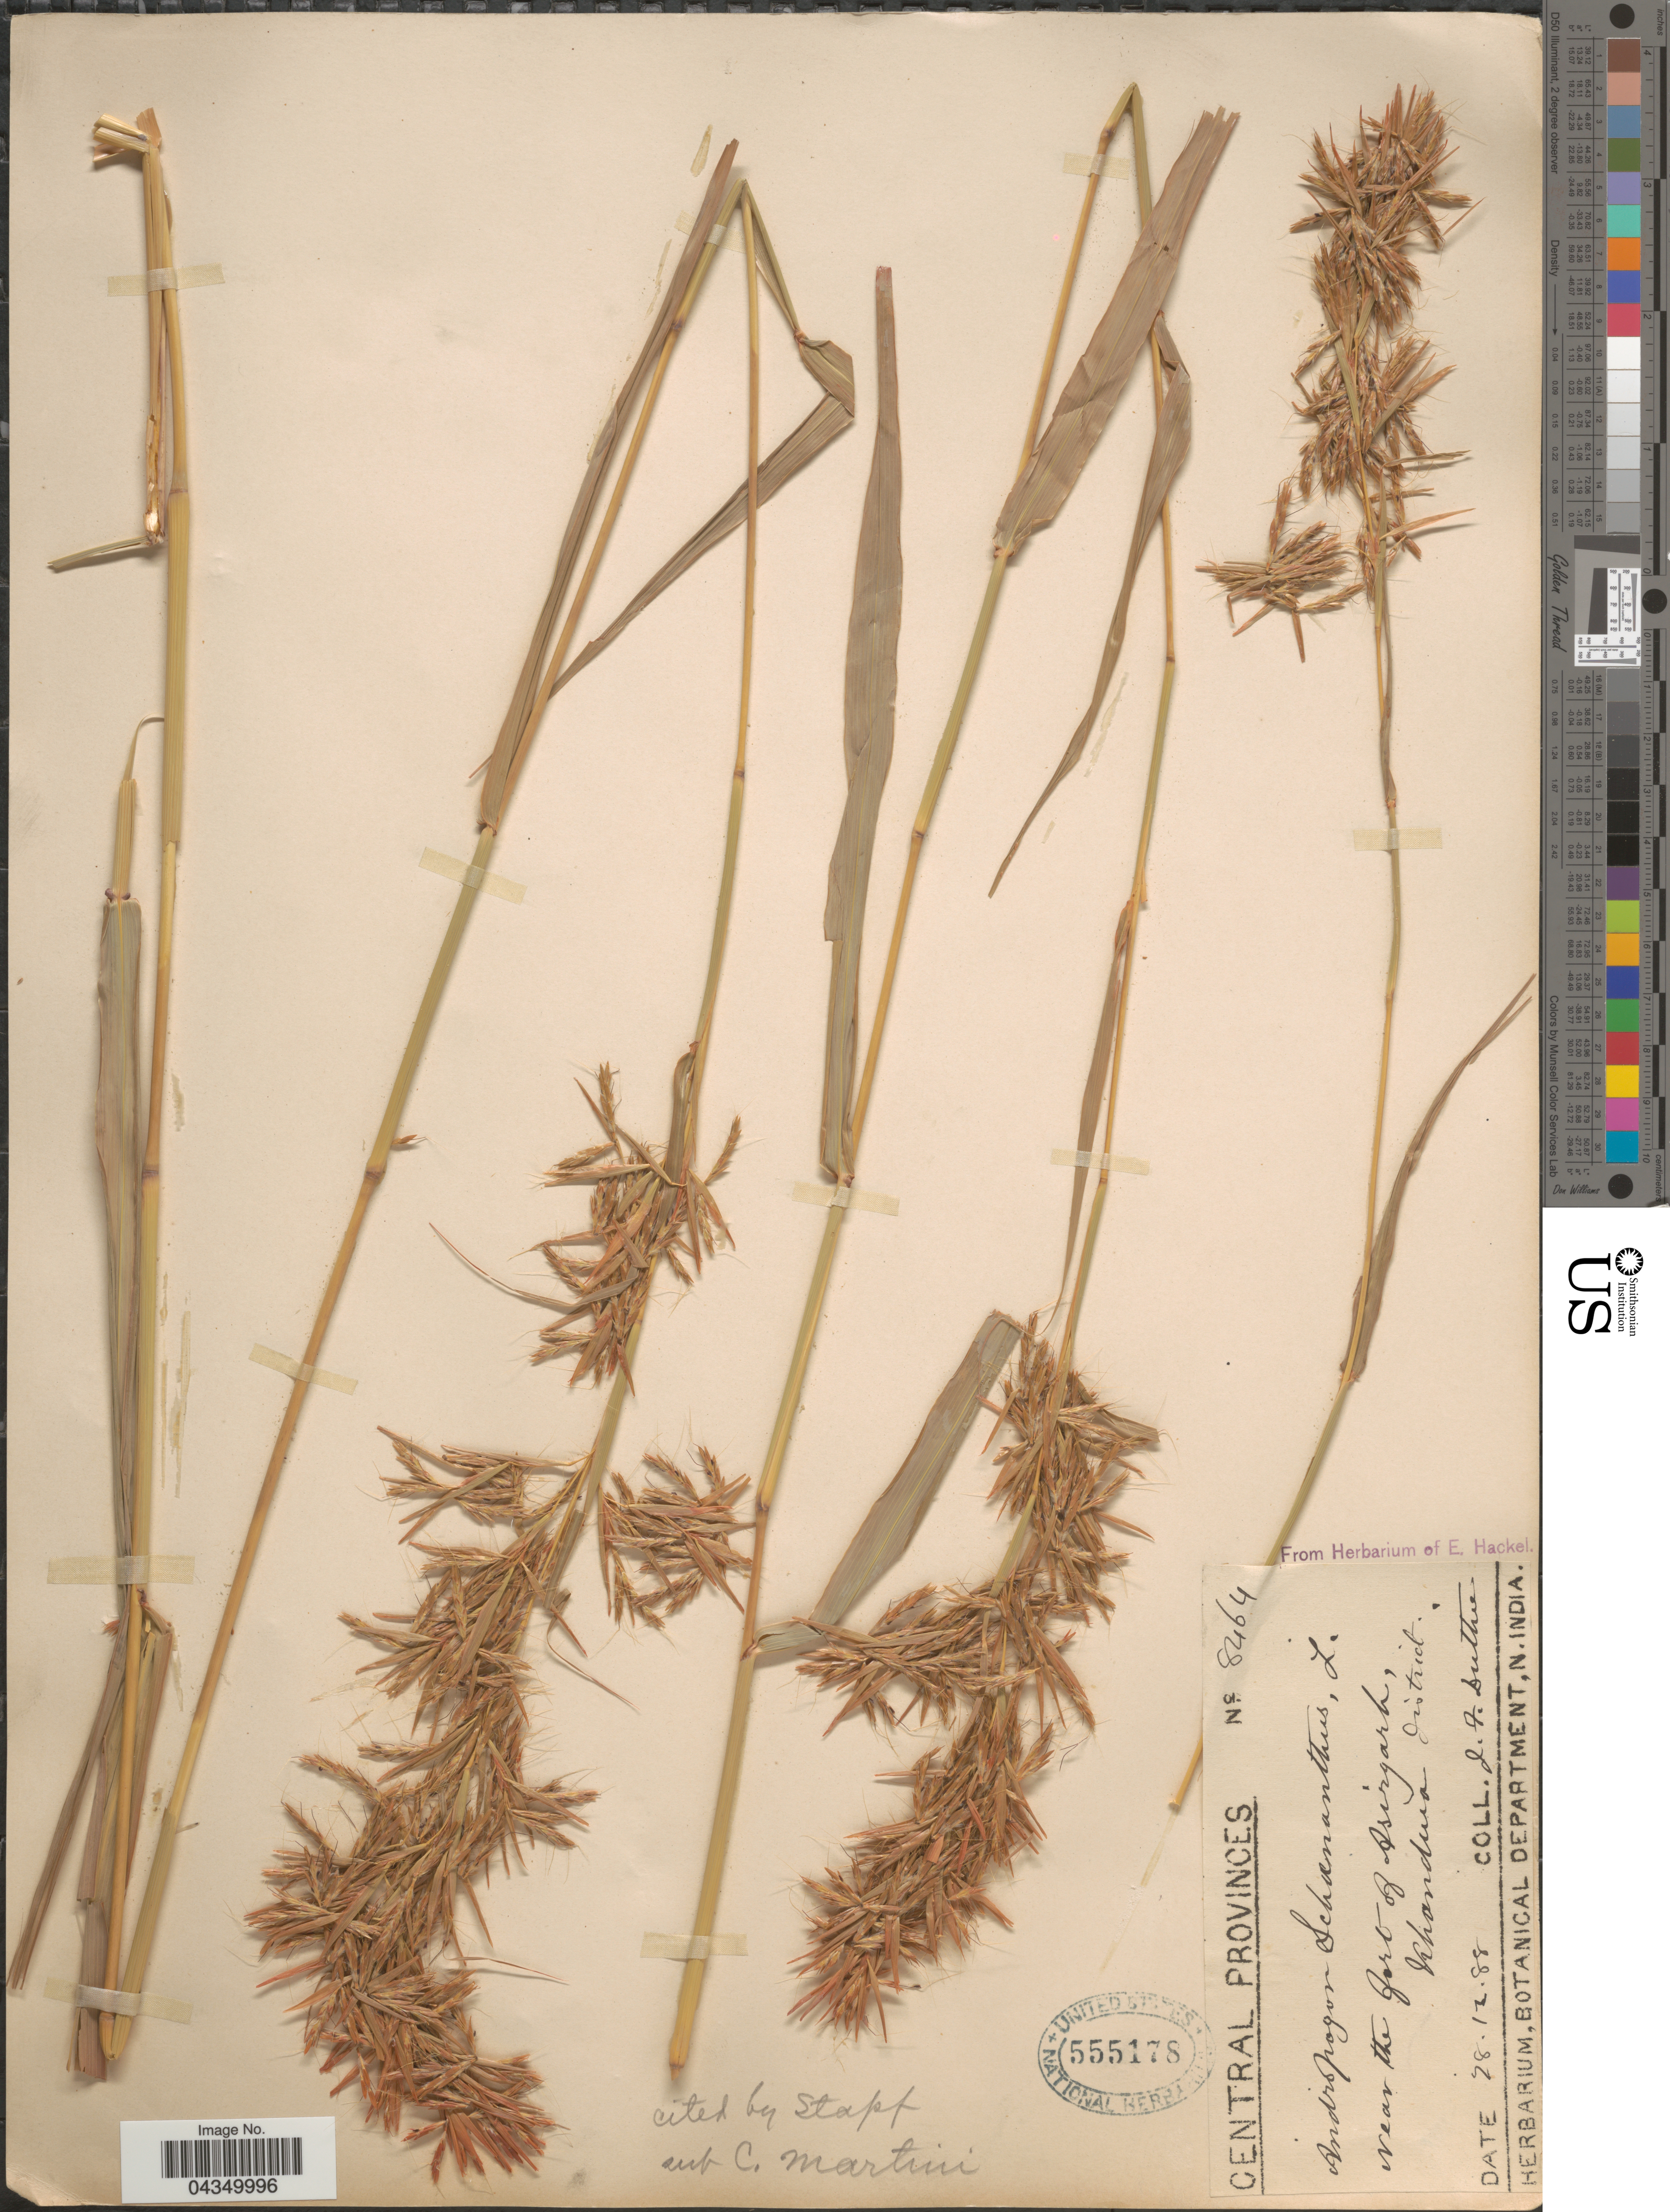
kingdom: Plantae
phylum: Tracheophyta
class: Liliopsida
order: Poales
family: Poaceae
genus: Cymbopogon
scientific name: Cymbopogon martini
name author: (Roxb.) Stapf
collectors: J. F. Duthie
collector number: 8464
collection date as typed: Transcribed d/m/y: 28/12/88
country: India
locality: Central Provinces. Near the fort of Asirgarh, Khandwa district.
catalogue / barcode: US 555178